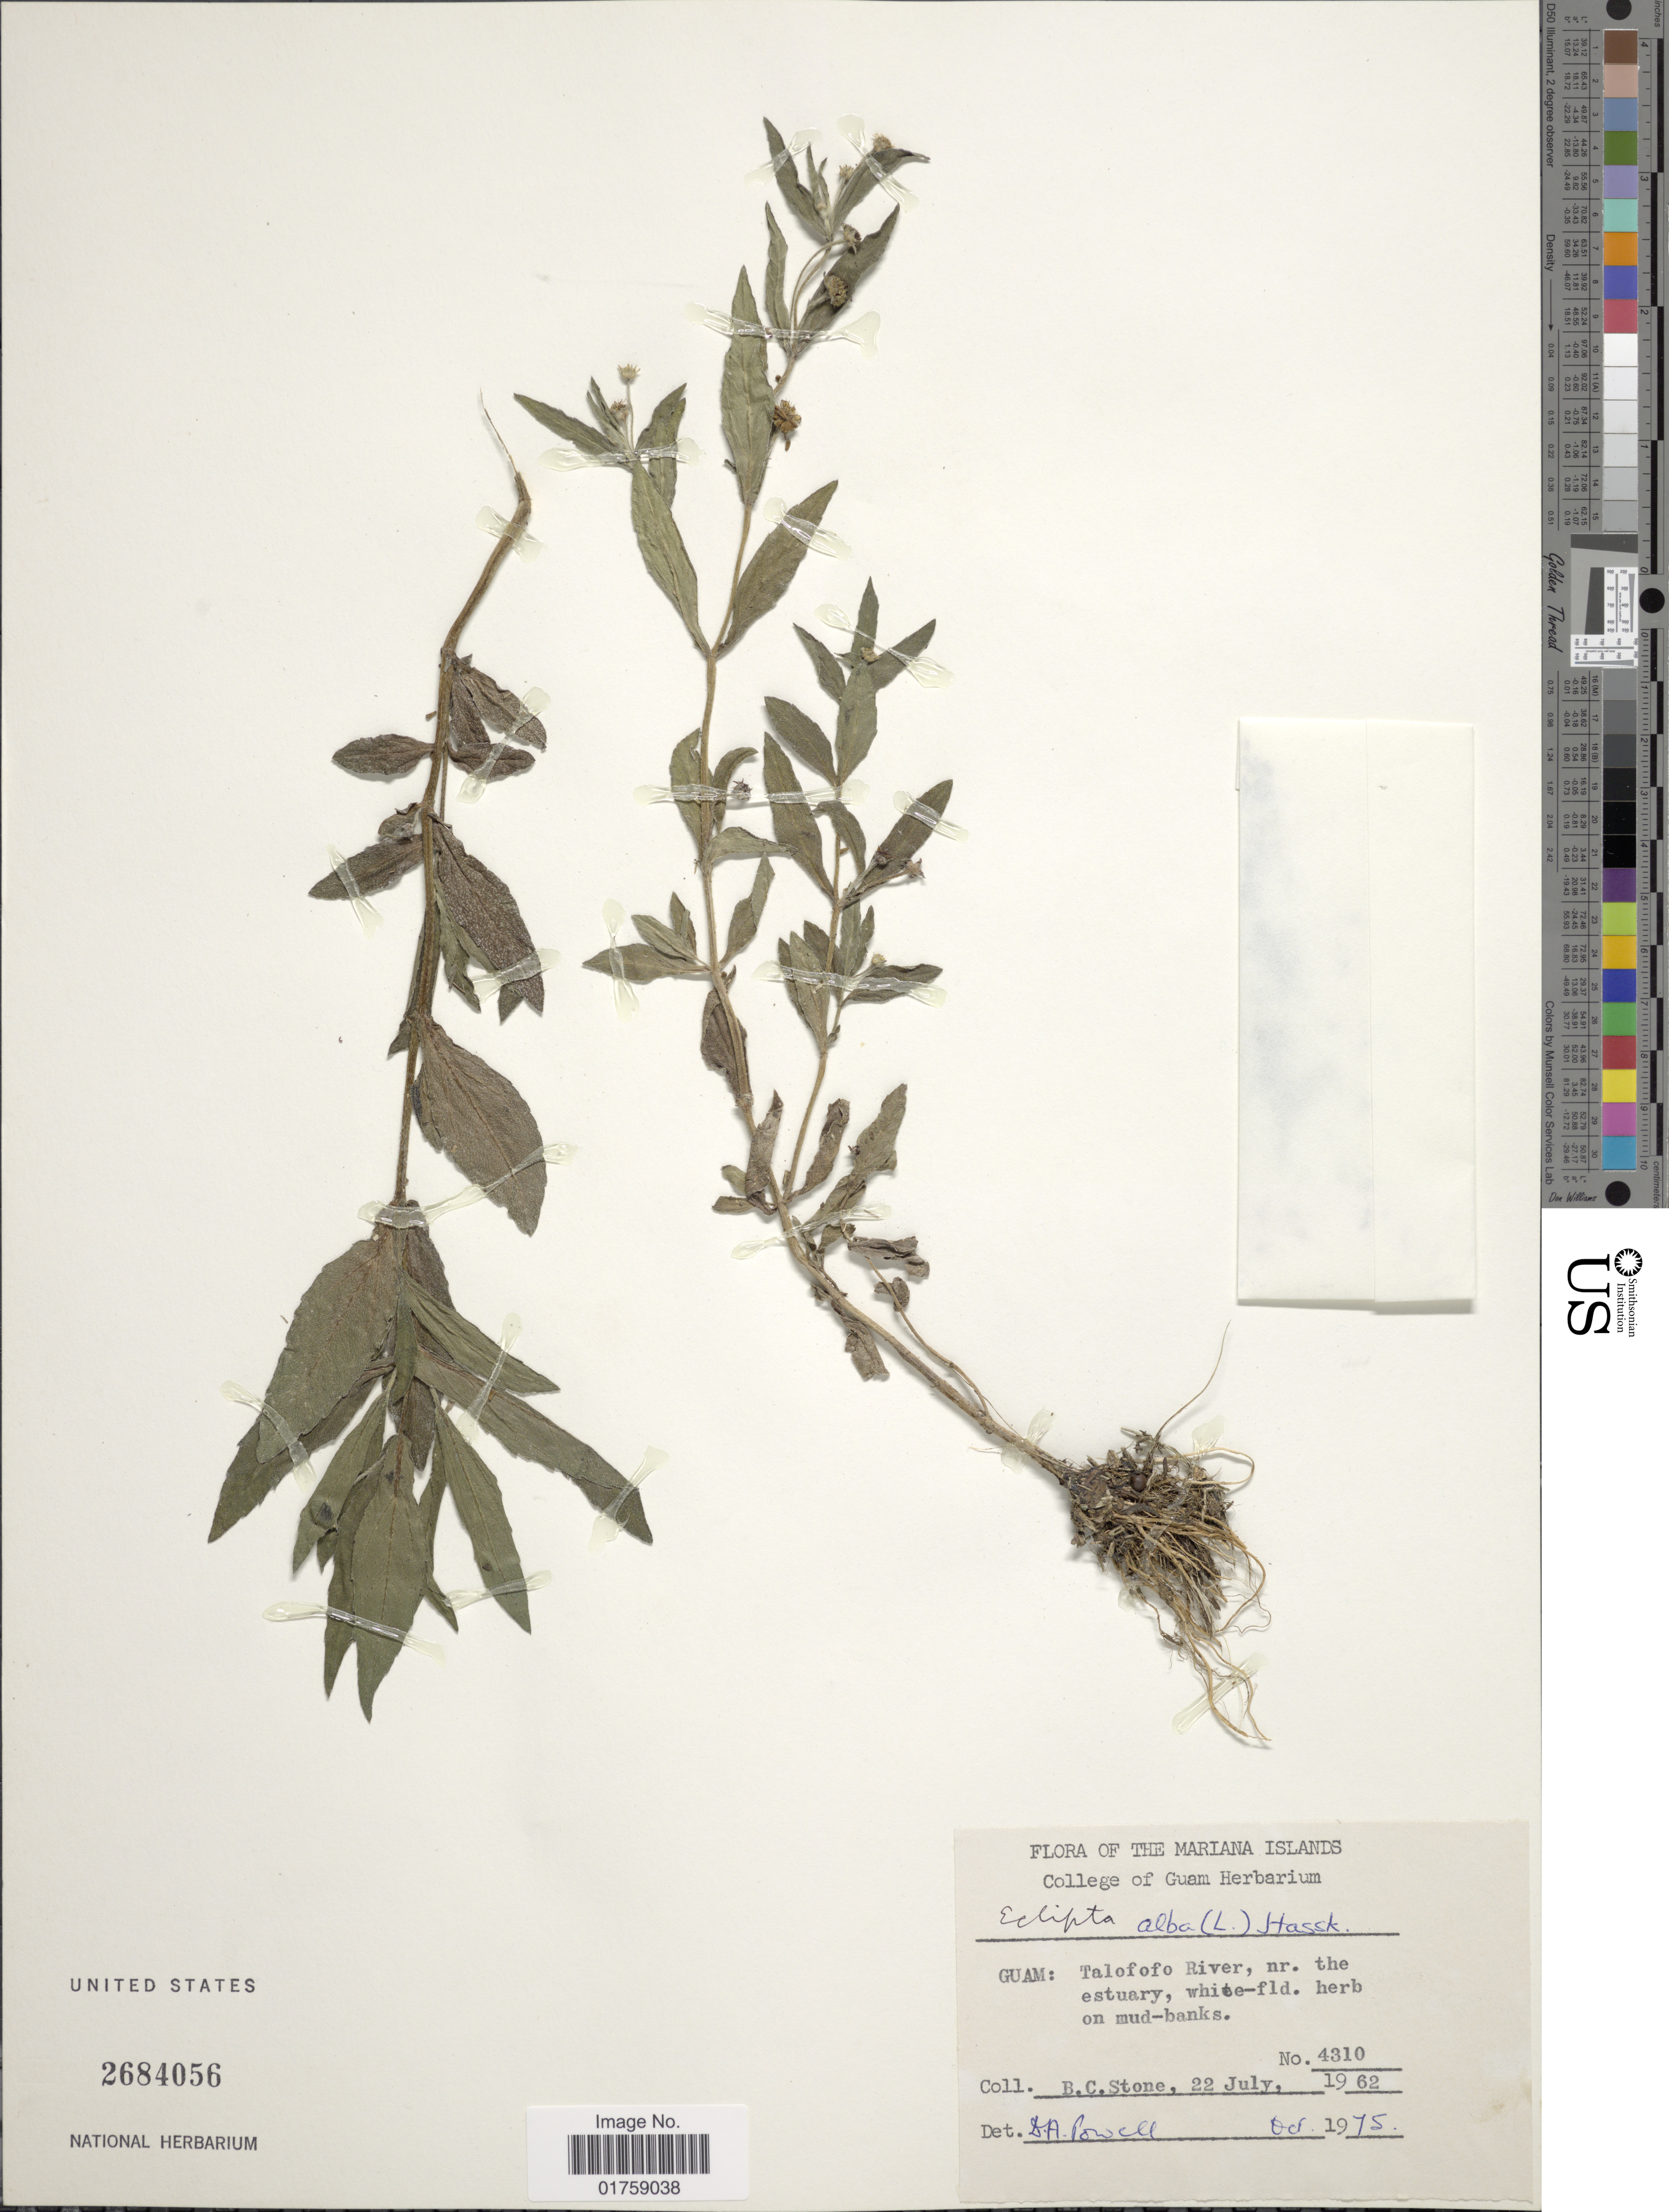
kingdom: Plantae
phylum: Tracheophyta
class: Magnoliopsida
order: Asterales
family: Asteraceae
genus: Eclipta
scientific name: Eclipta prostrata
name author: (L.) L.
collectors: B. C. Stone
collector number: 4310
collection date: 1962-07-22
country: Guam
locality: The Mariana Islands. Guam: Talofofo River, nr. the estuary,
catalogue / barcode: US 2684056